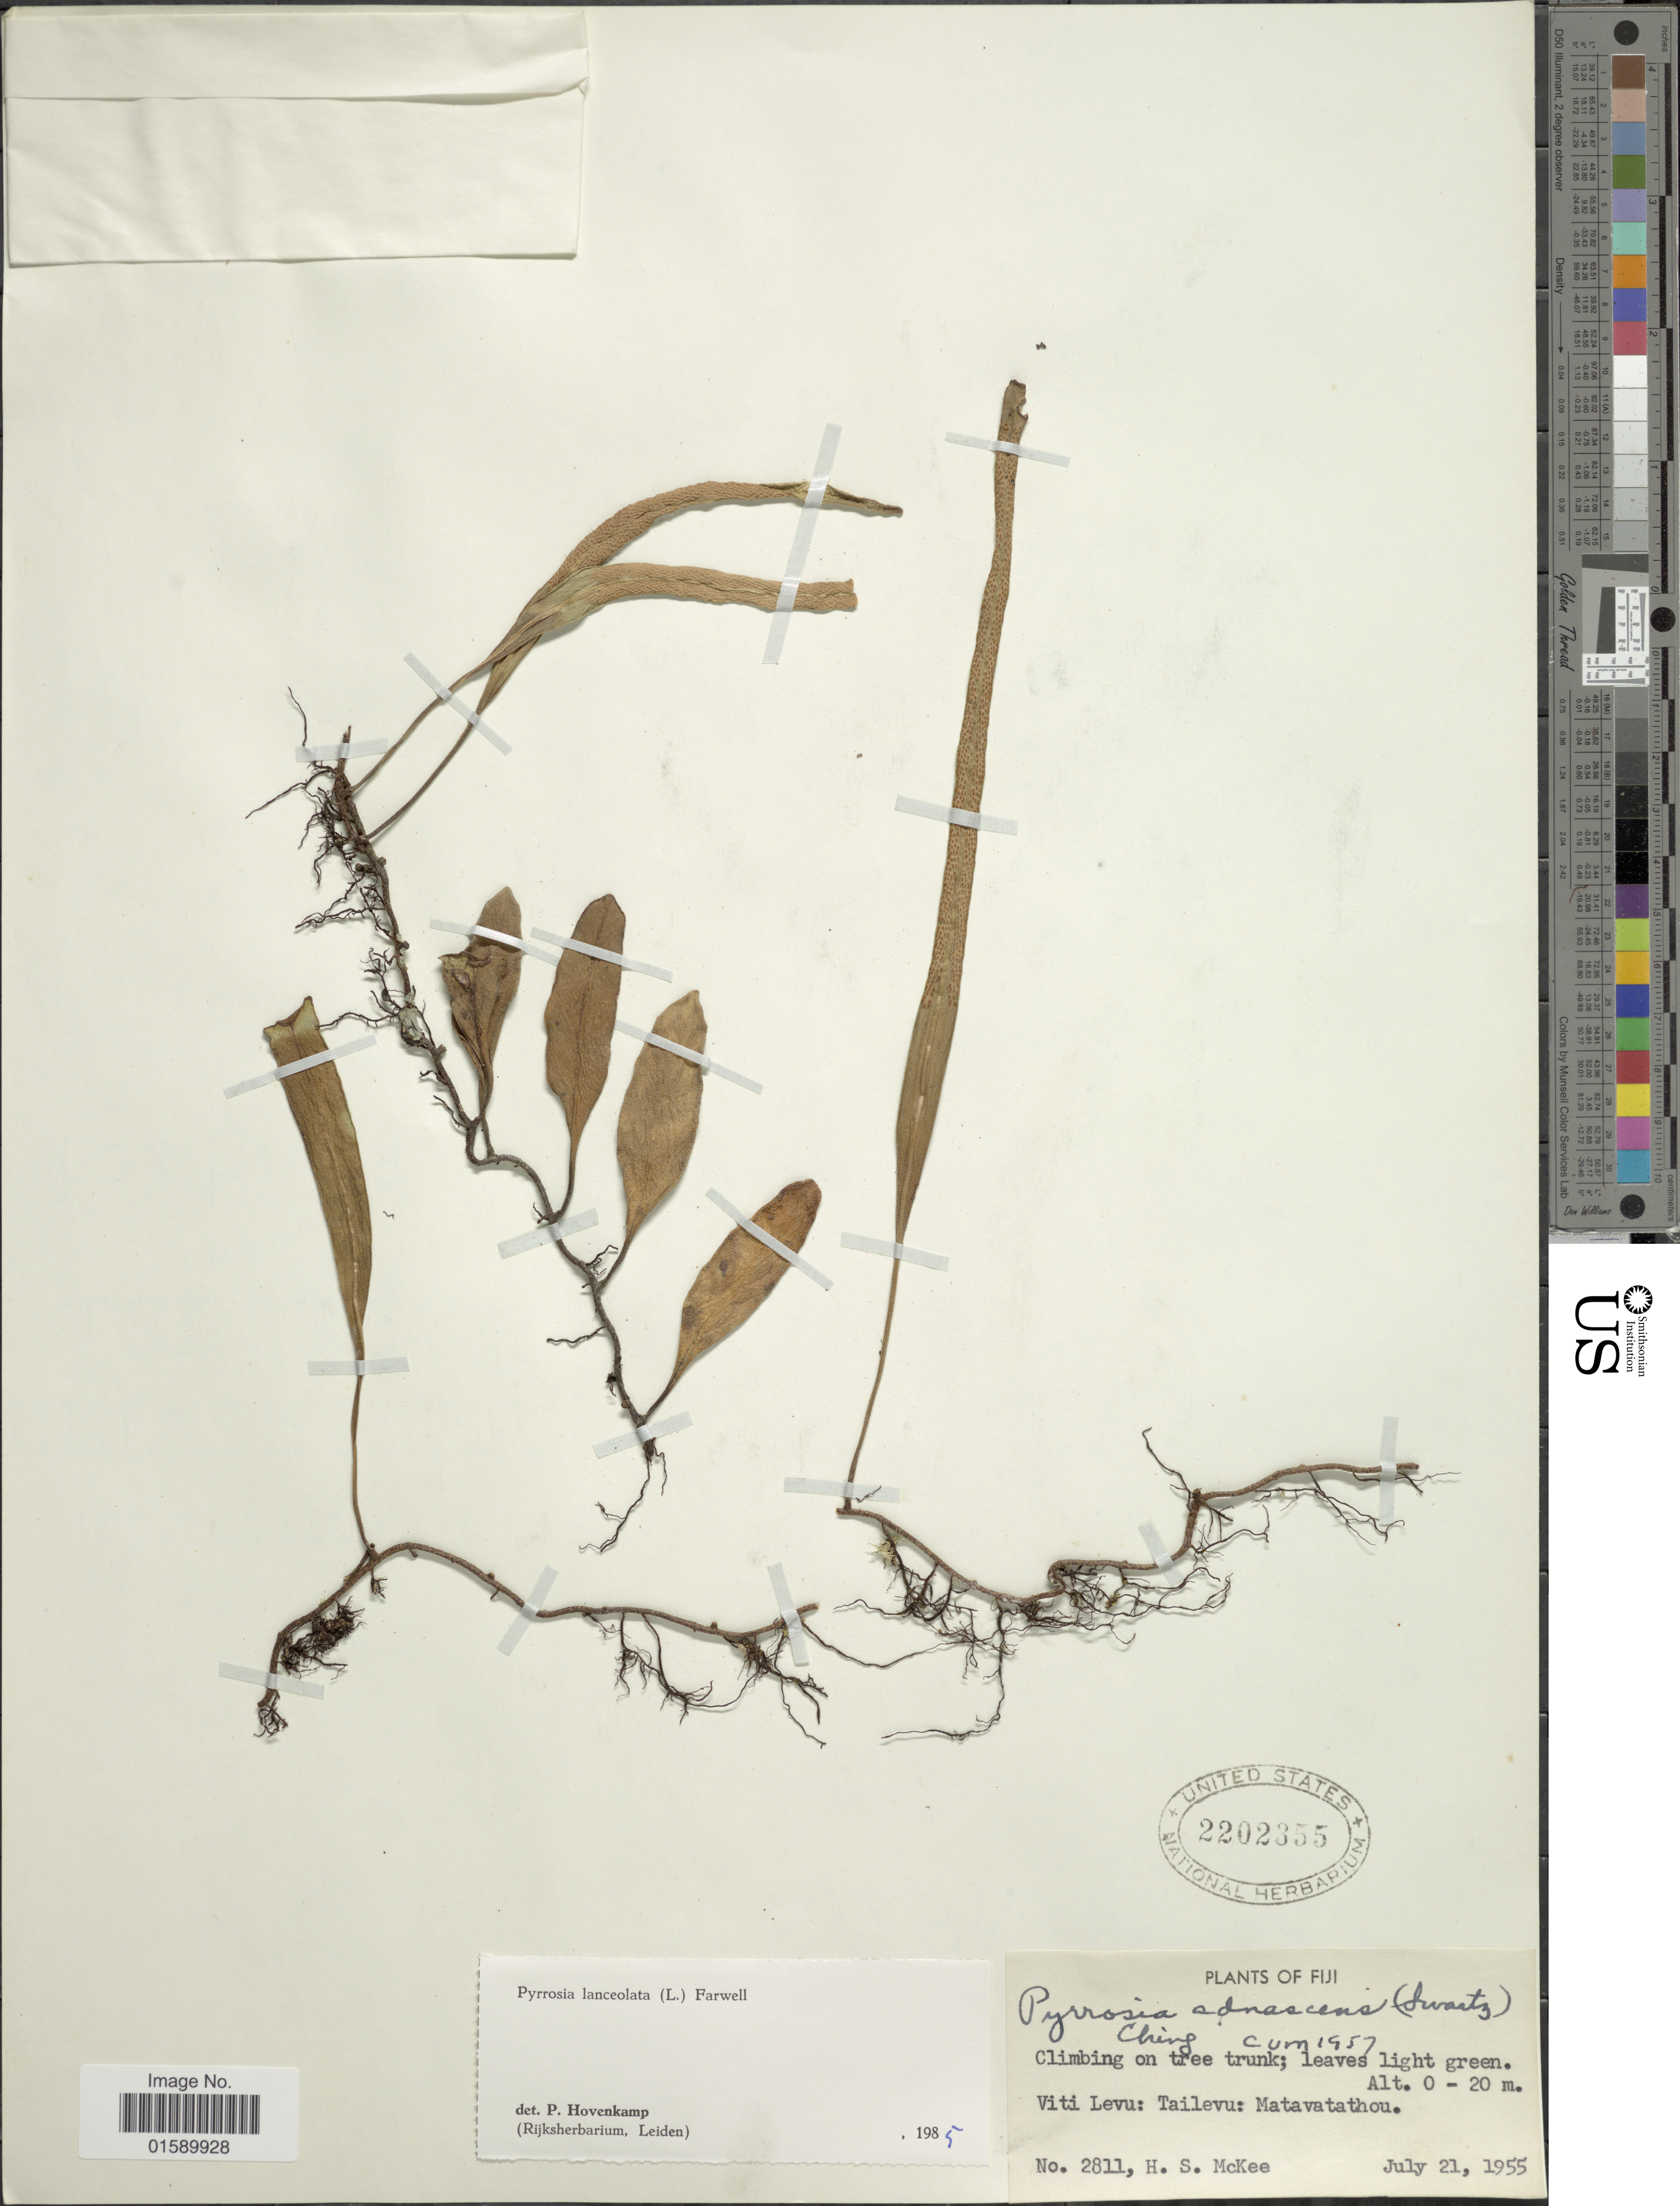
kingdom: Plantae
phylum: Tracheophyta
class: Polypodiopsida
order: Polypodiales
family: Polypodiaceae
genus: Pyrrosia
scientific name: Pyrrosia lanceolata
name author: (L.) Farw.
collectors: H. S. McKee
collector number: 2811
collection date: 1955-07-21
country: Fiji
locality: Fiji, Viti Levu: Tailevu: Matavatathou,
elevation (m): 0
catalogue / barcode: US 2202355